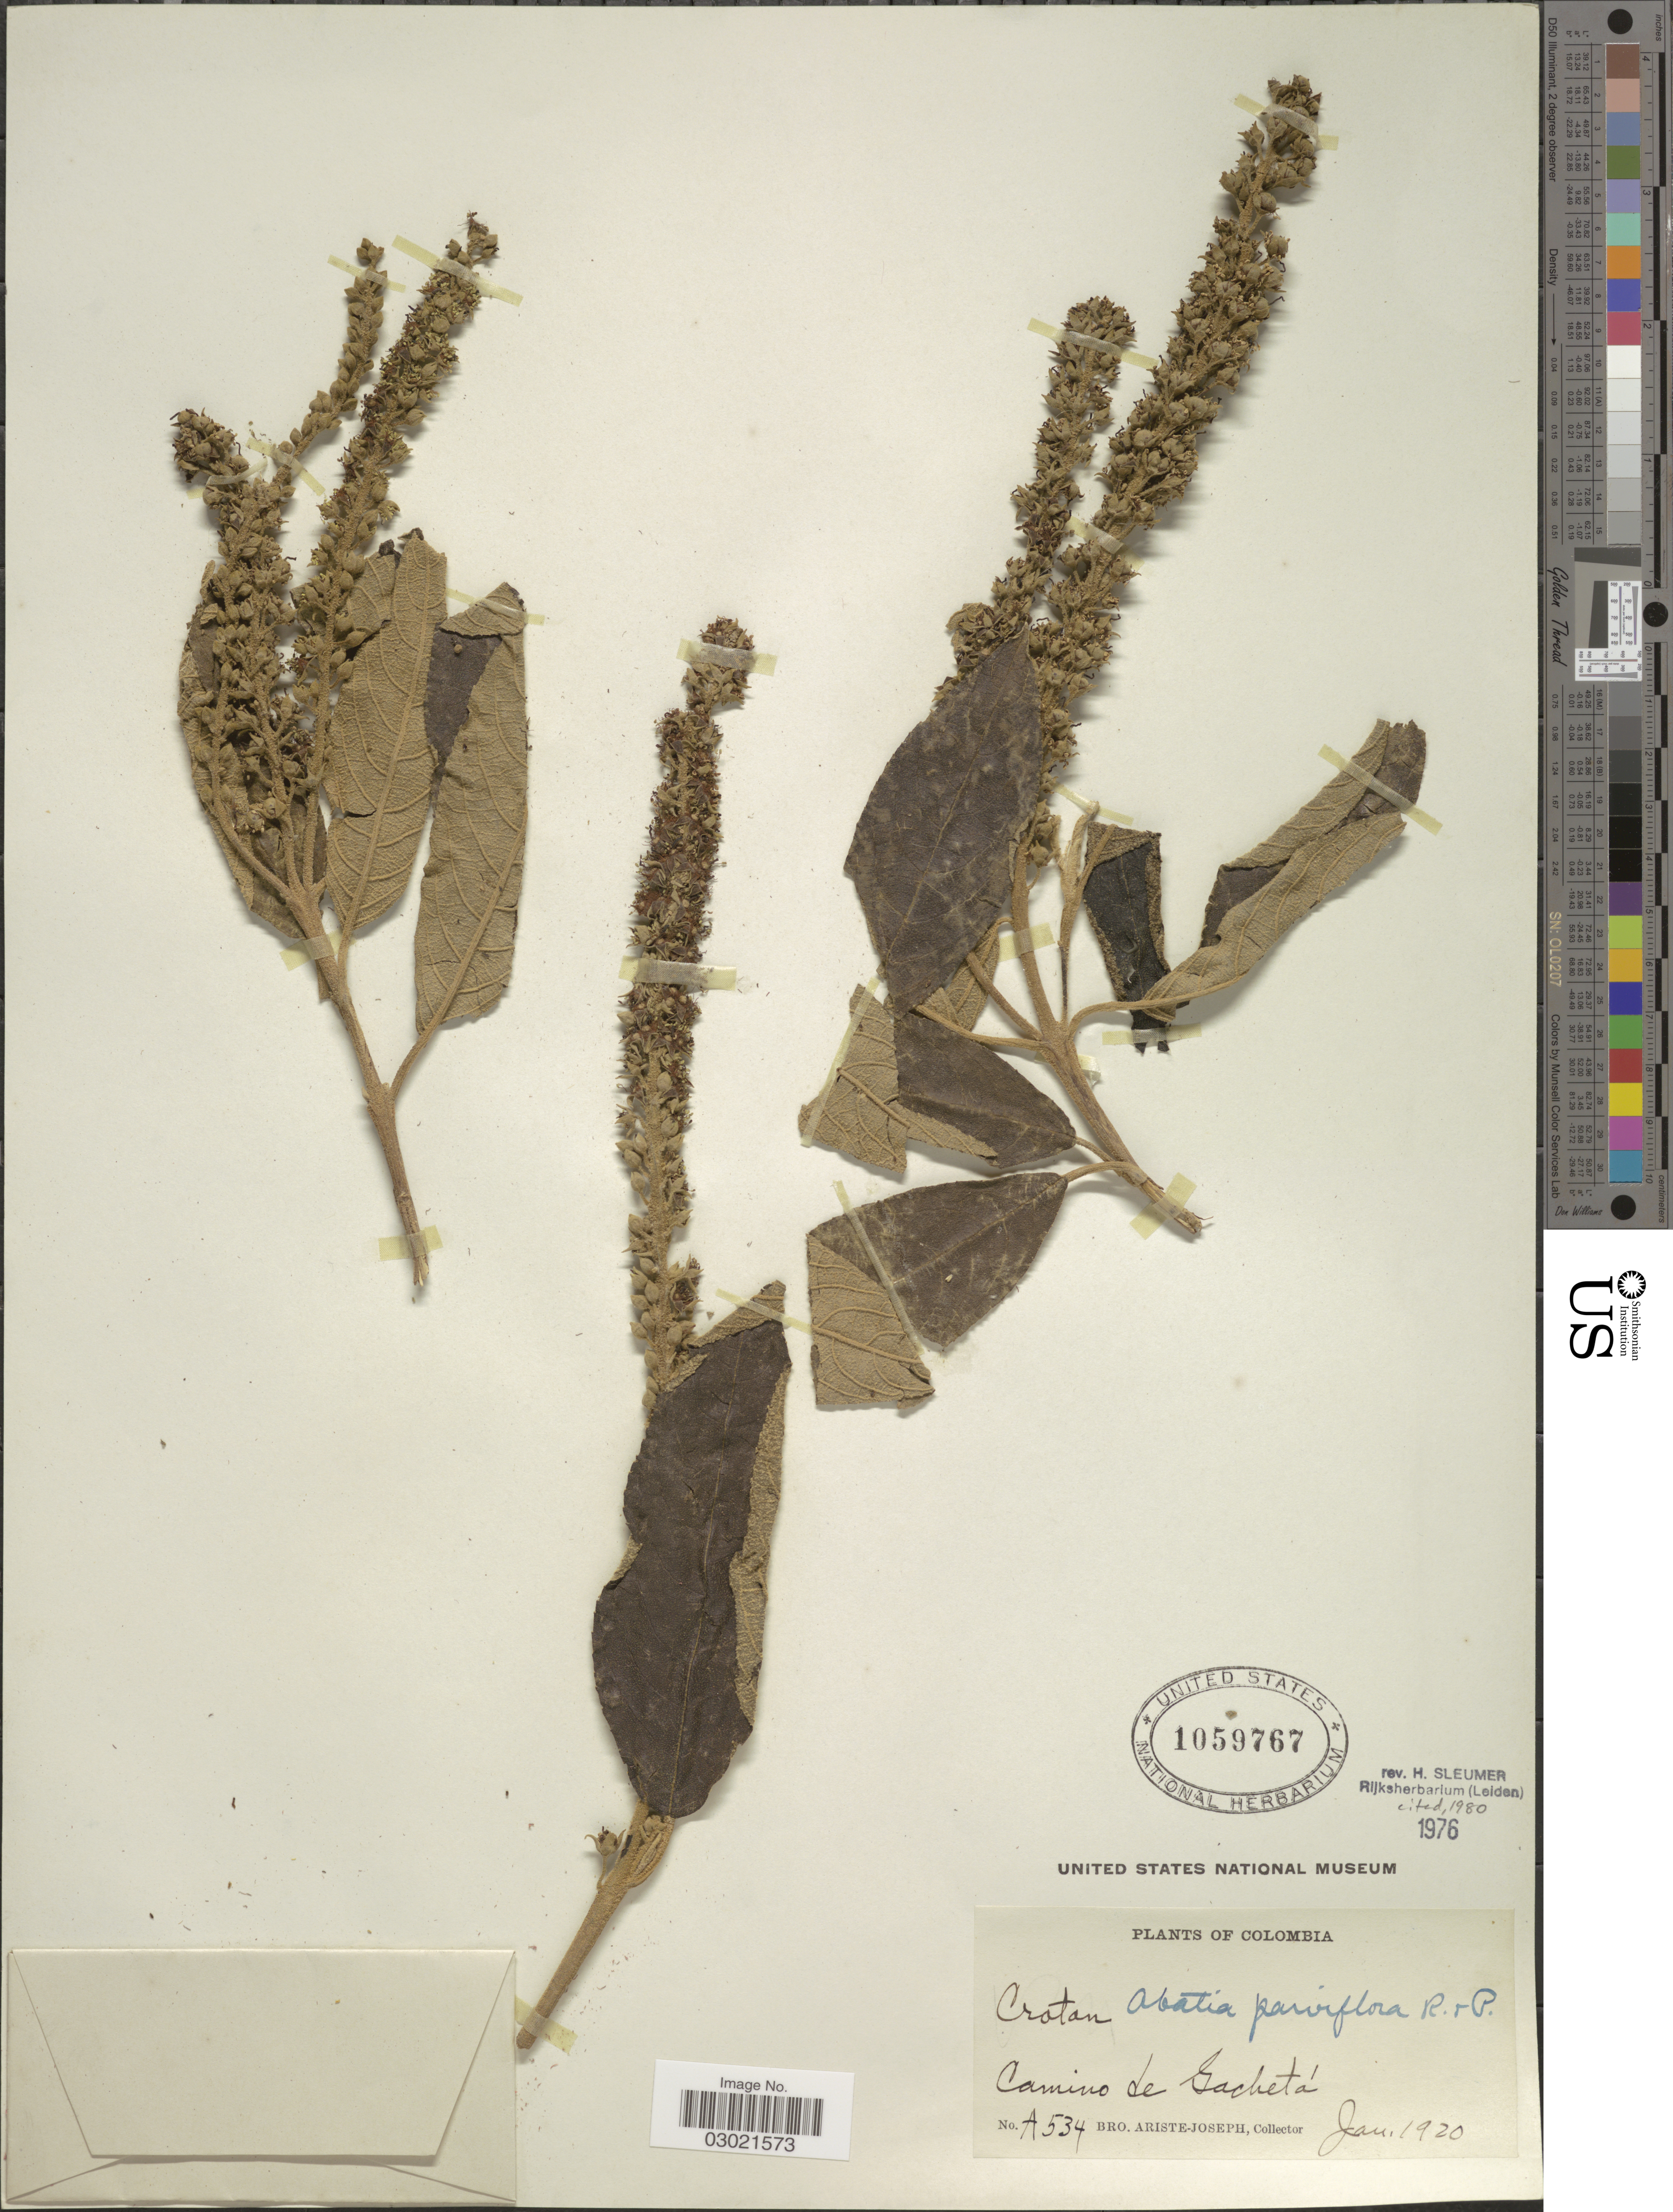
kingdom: Plantae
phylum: Tracheophyta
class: Magnoliopsida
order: Malpighiales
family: Salicaceae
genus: Abatia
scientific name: Abatia parviflora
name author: Ruiz & Pav.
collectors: Bro. Ariste-Joseph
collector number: A534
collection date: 1920-01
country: Colombia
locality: Camino de Gachetá.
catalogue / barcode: US 1059767